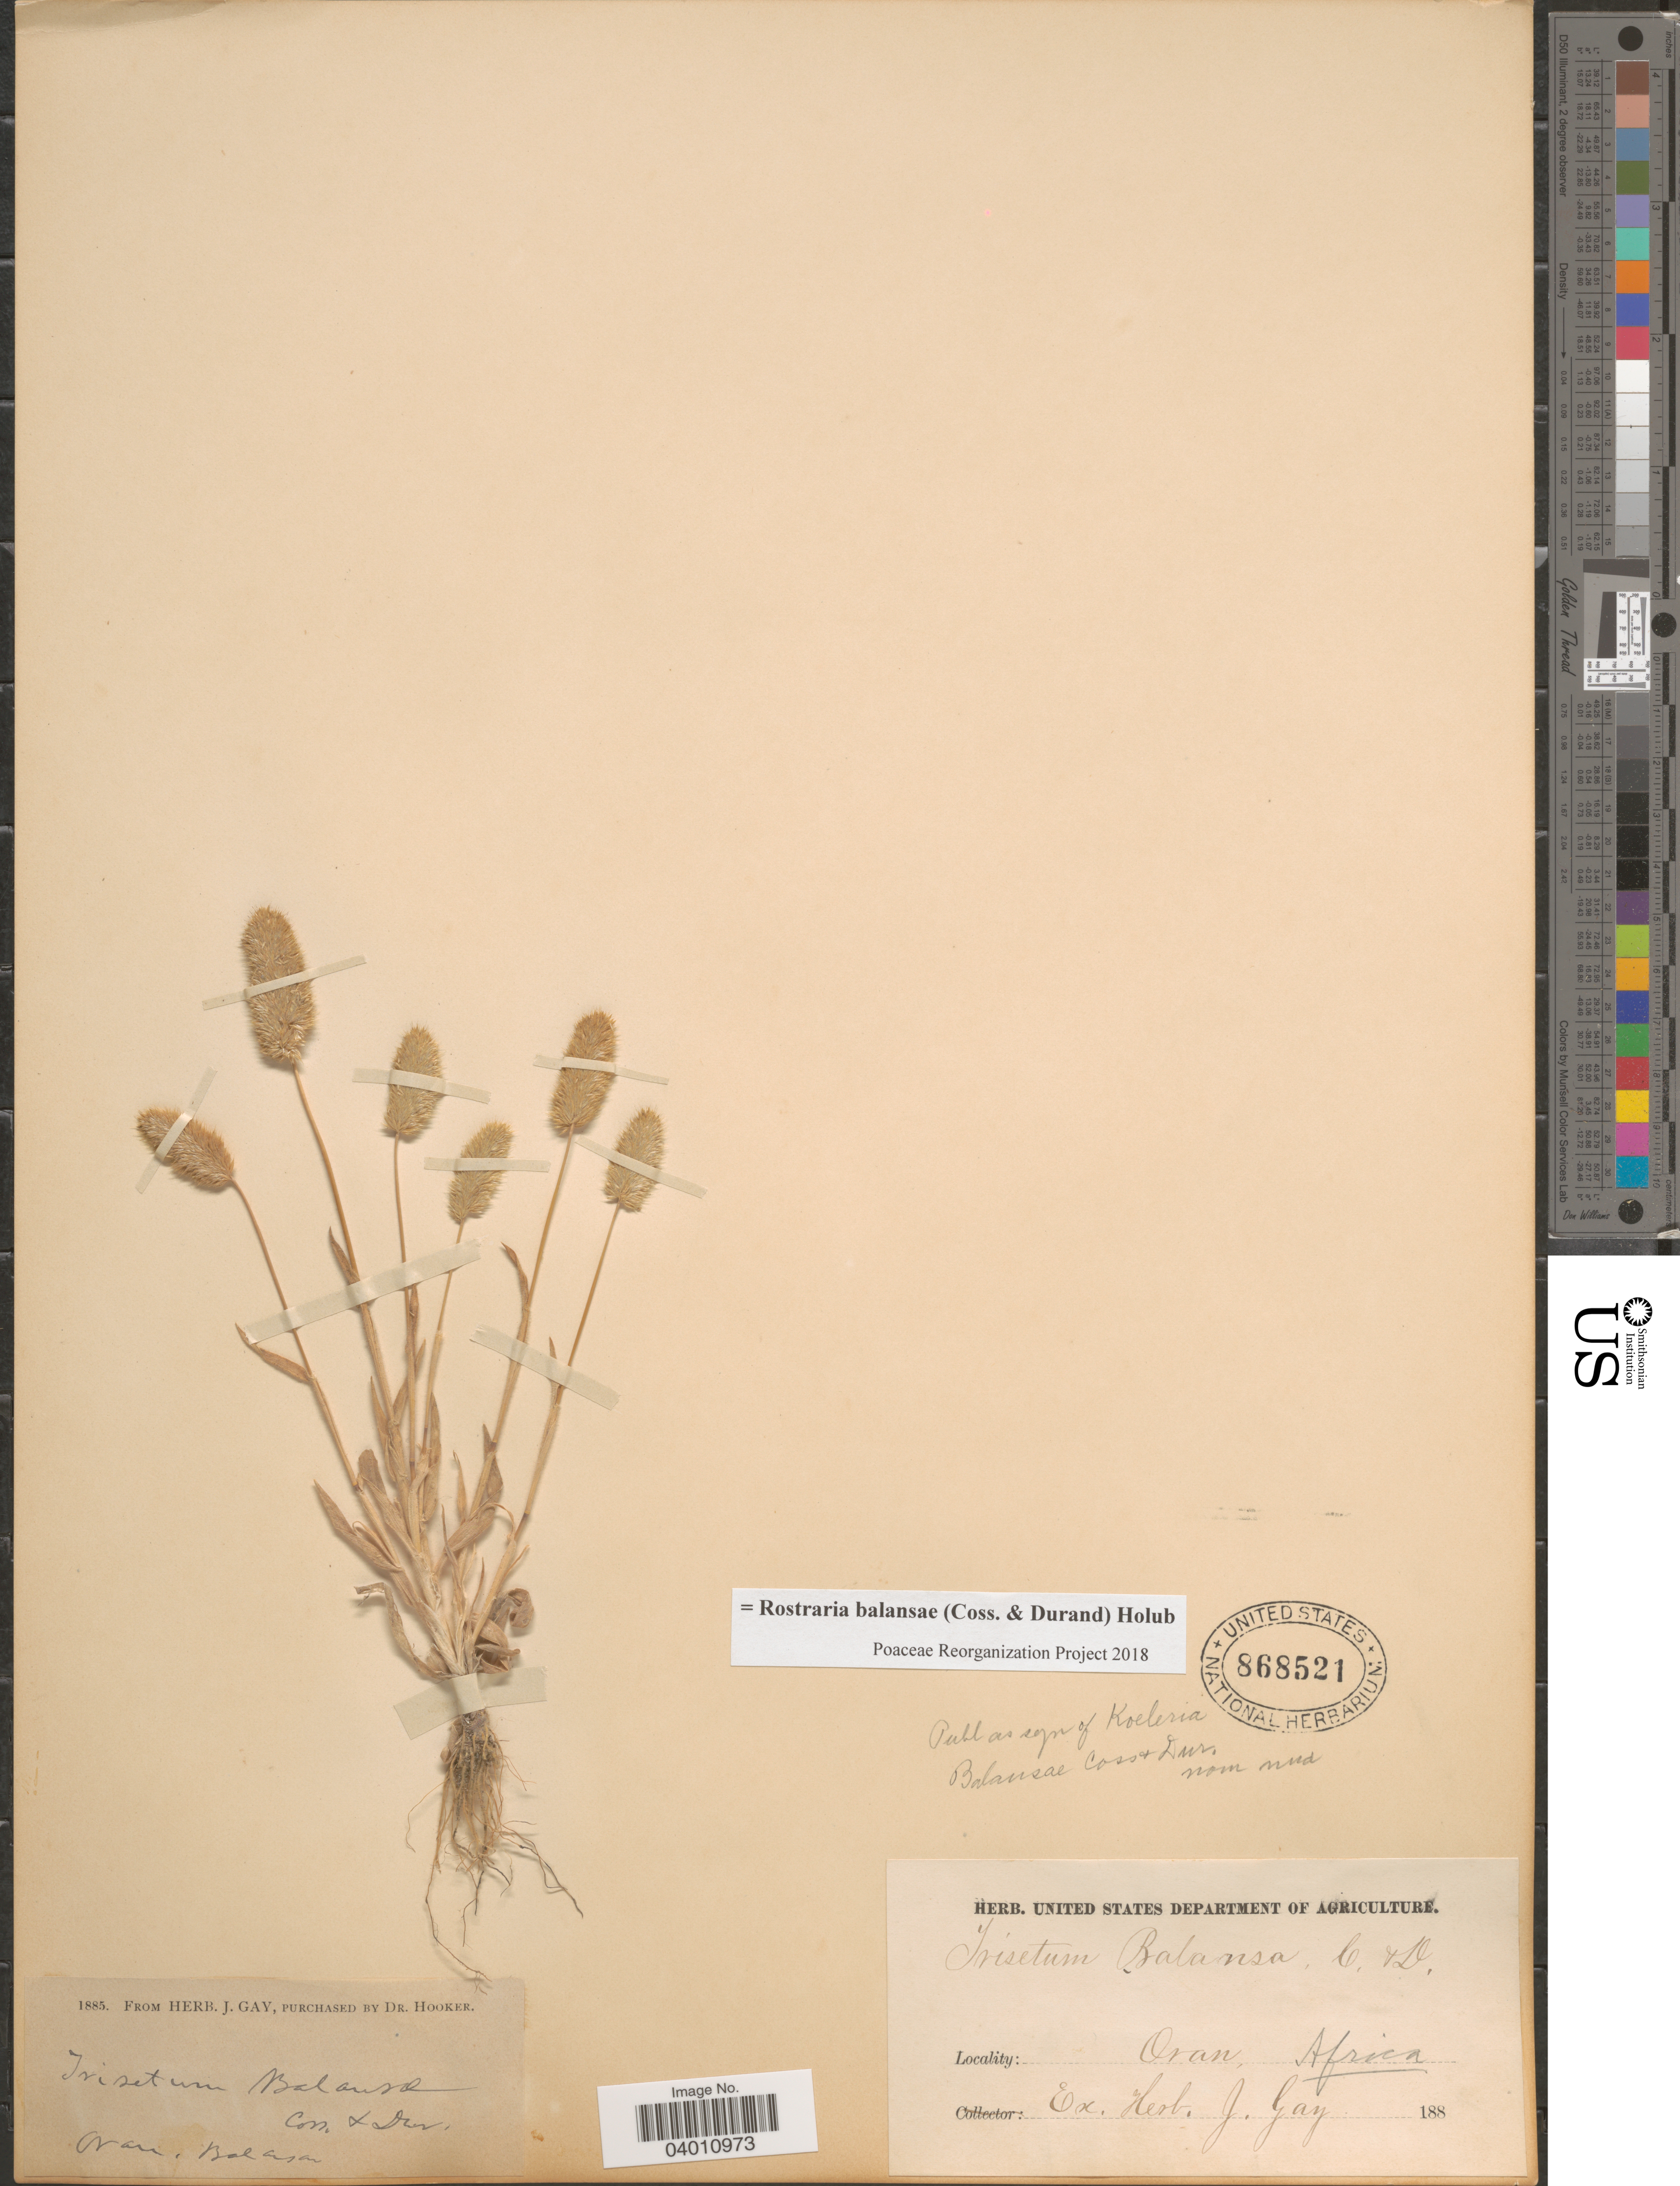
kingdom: Plantae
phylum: Tracheophyta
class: Liliopsida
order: Poales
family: Poaceae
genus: Rostraria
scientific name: Rostraria balansae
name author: (Coss. & Durand) Holub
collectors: -. Balansa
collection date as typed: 188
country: Algeria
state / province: Oran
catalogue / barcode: US 868521